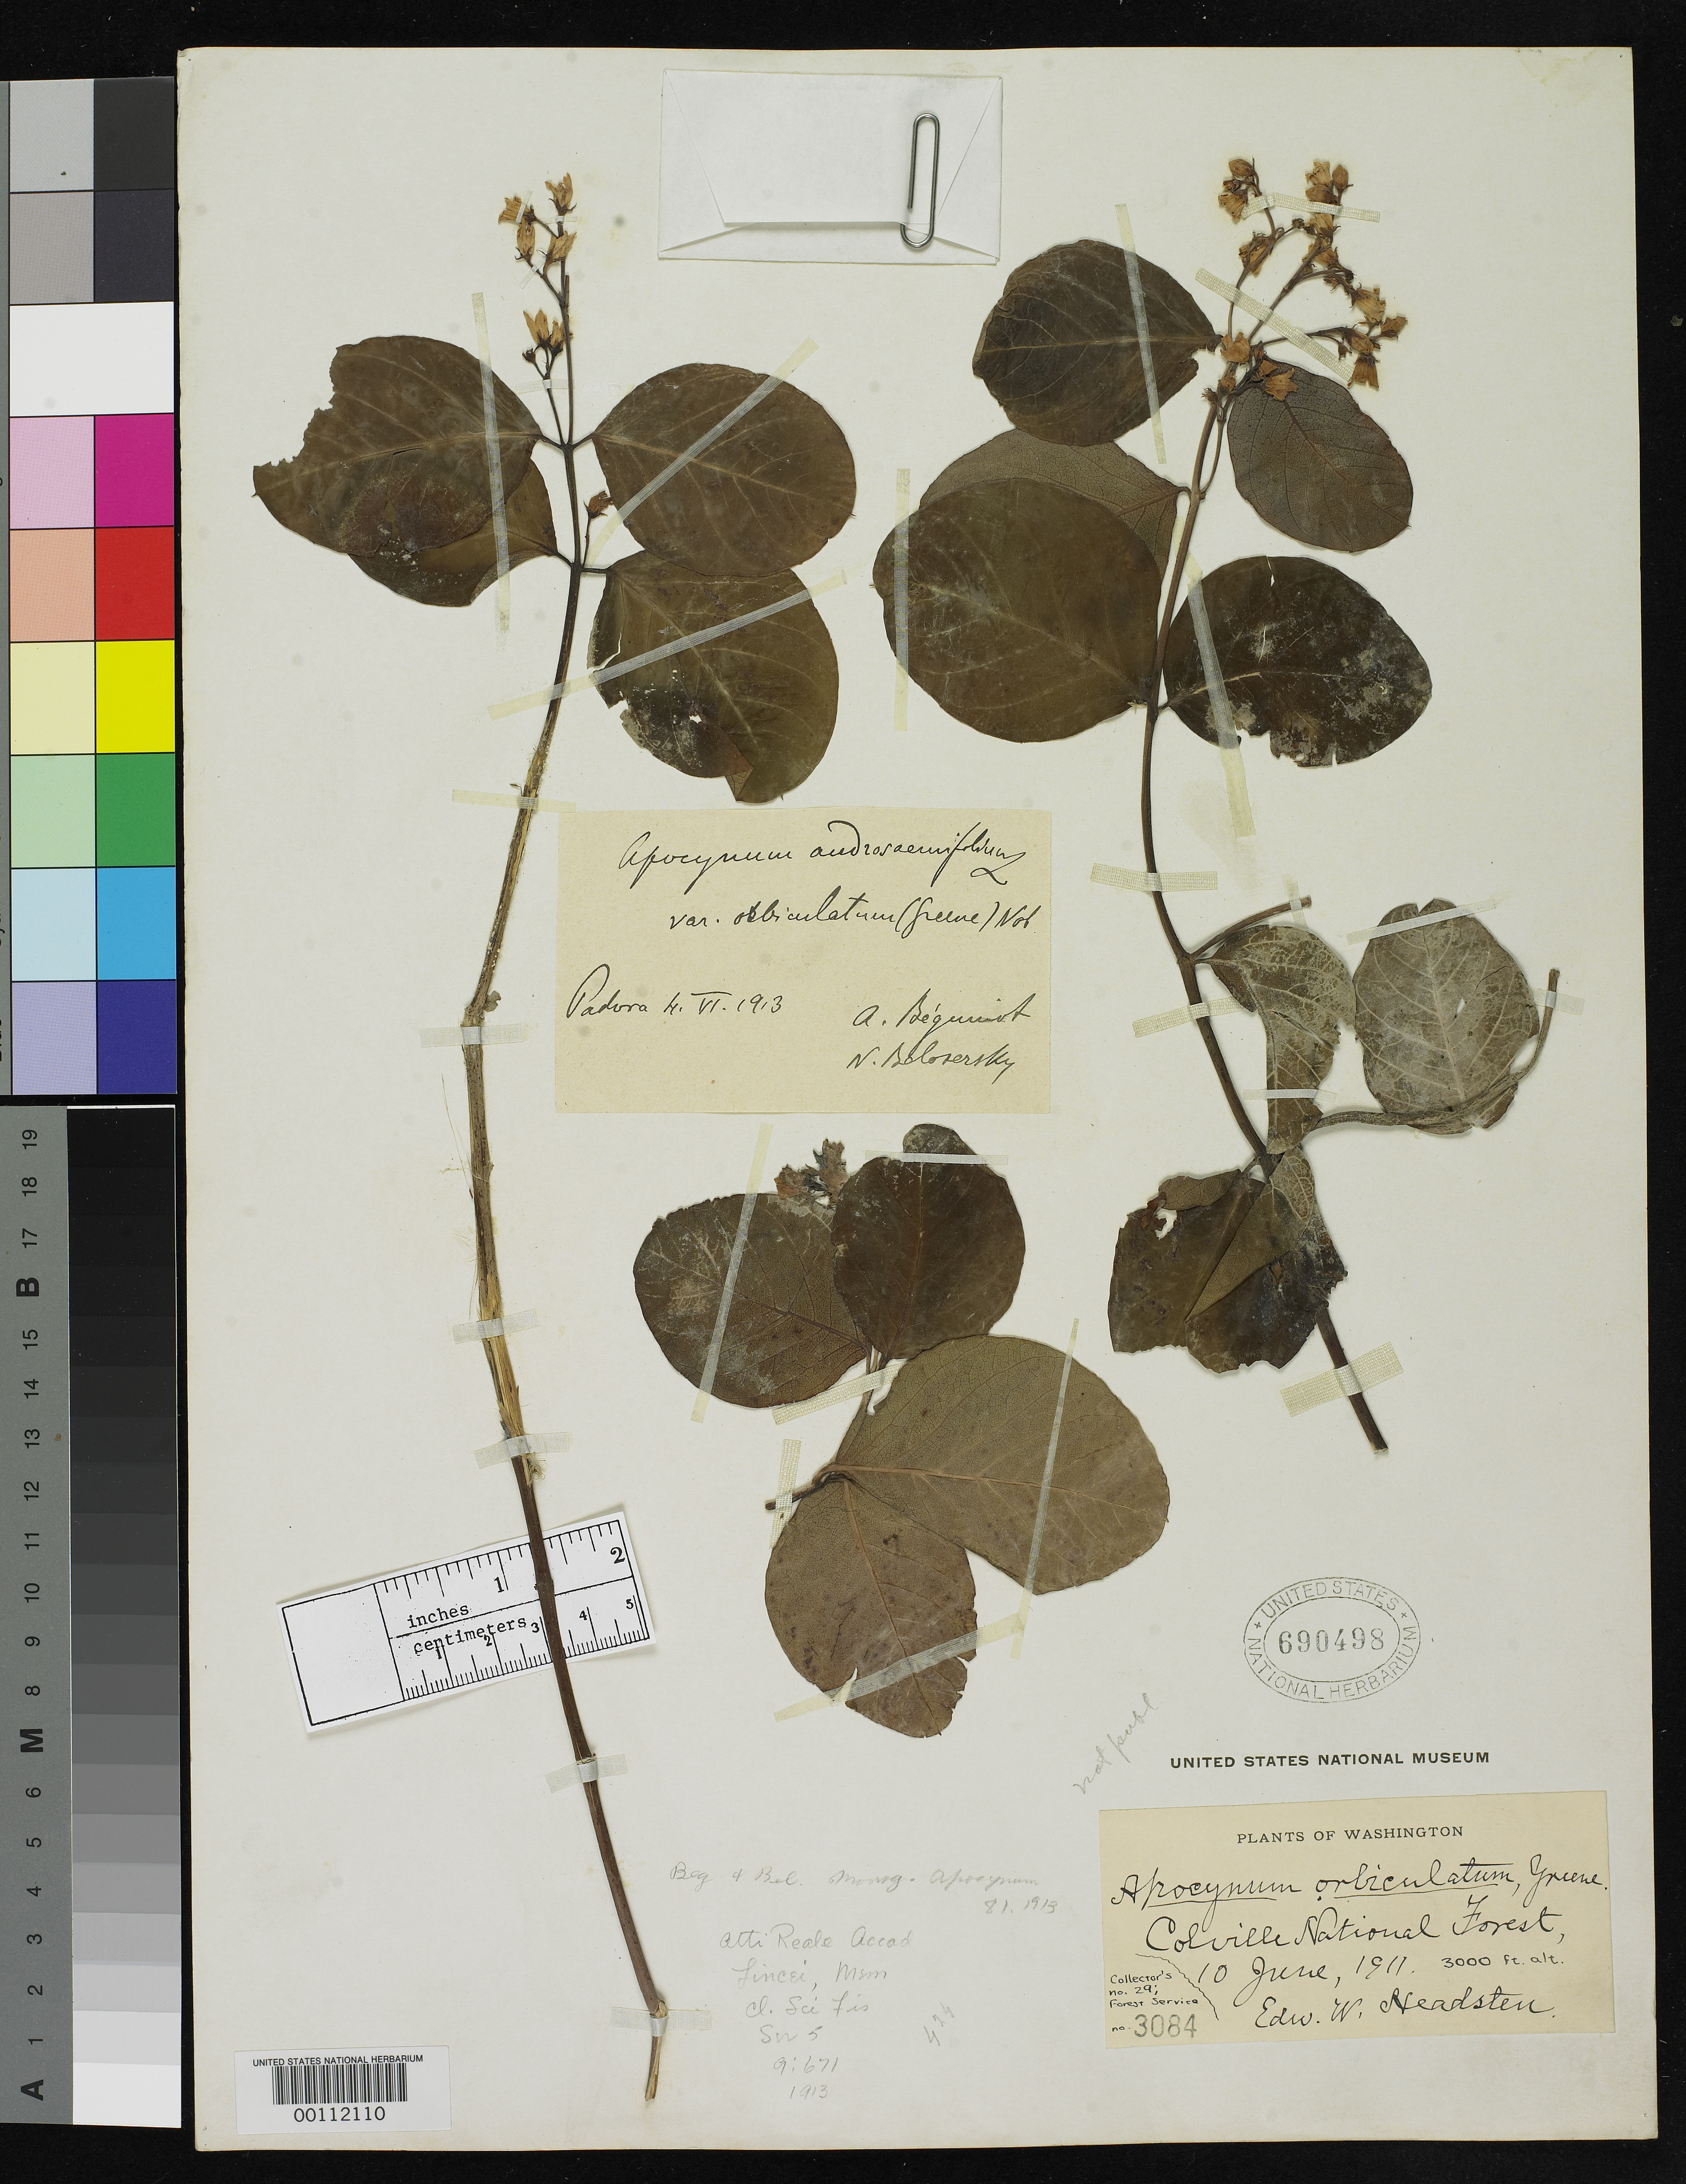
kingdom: Plantae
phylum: Tracheophyta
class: Magnoliopsida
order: Gentianales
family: Apocynaceae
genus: Apocynum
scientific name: Apocynum androsaemifolium var. orbiculatum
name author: Greene in Bég. & Beloserky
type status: Type Collection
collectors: E. Headsten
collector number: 29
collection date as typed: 10 Jun 1911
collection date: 1911-06-10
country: United States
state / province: Washington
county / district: Stevens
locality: Colville National Forest; alt. 3000 ft.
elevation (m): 914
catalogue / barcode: US 690498